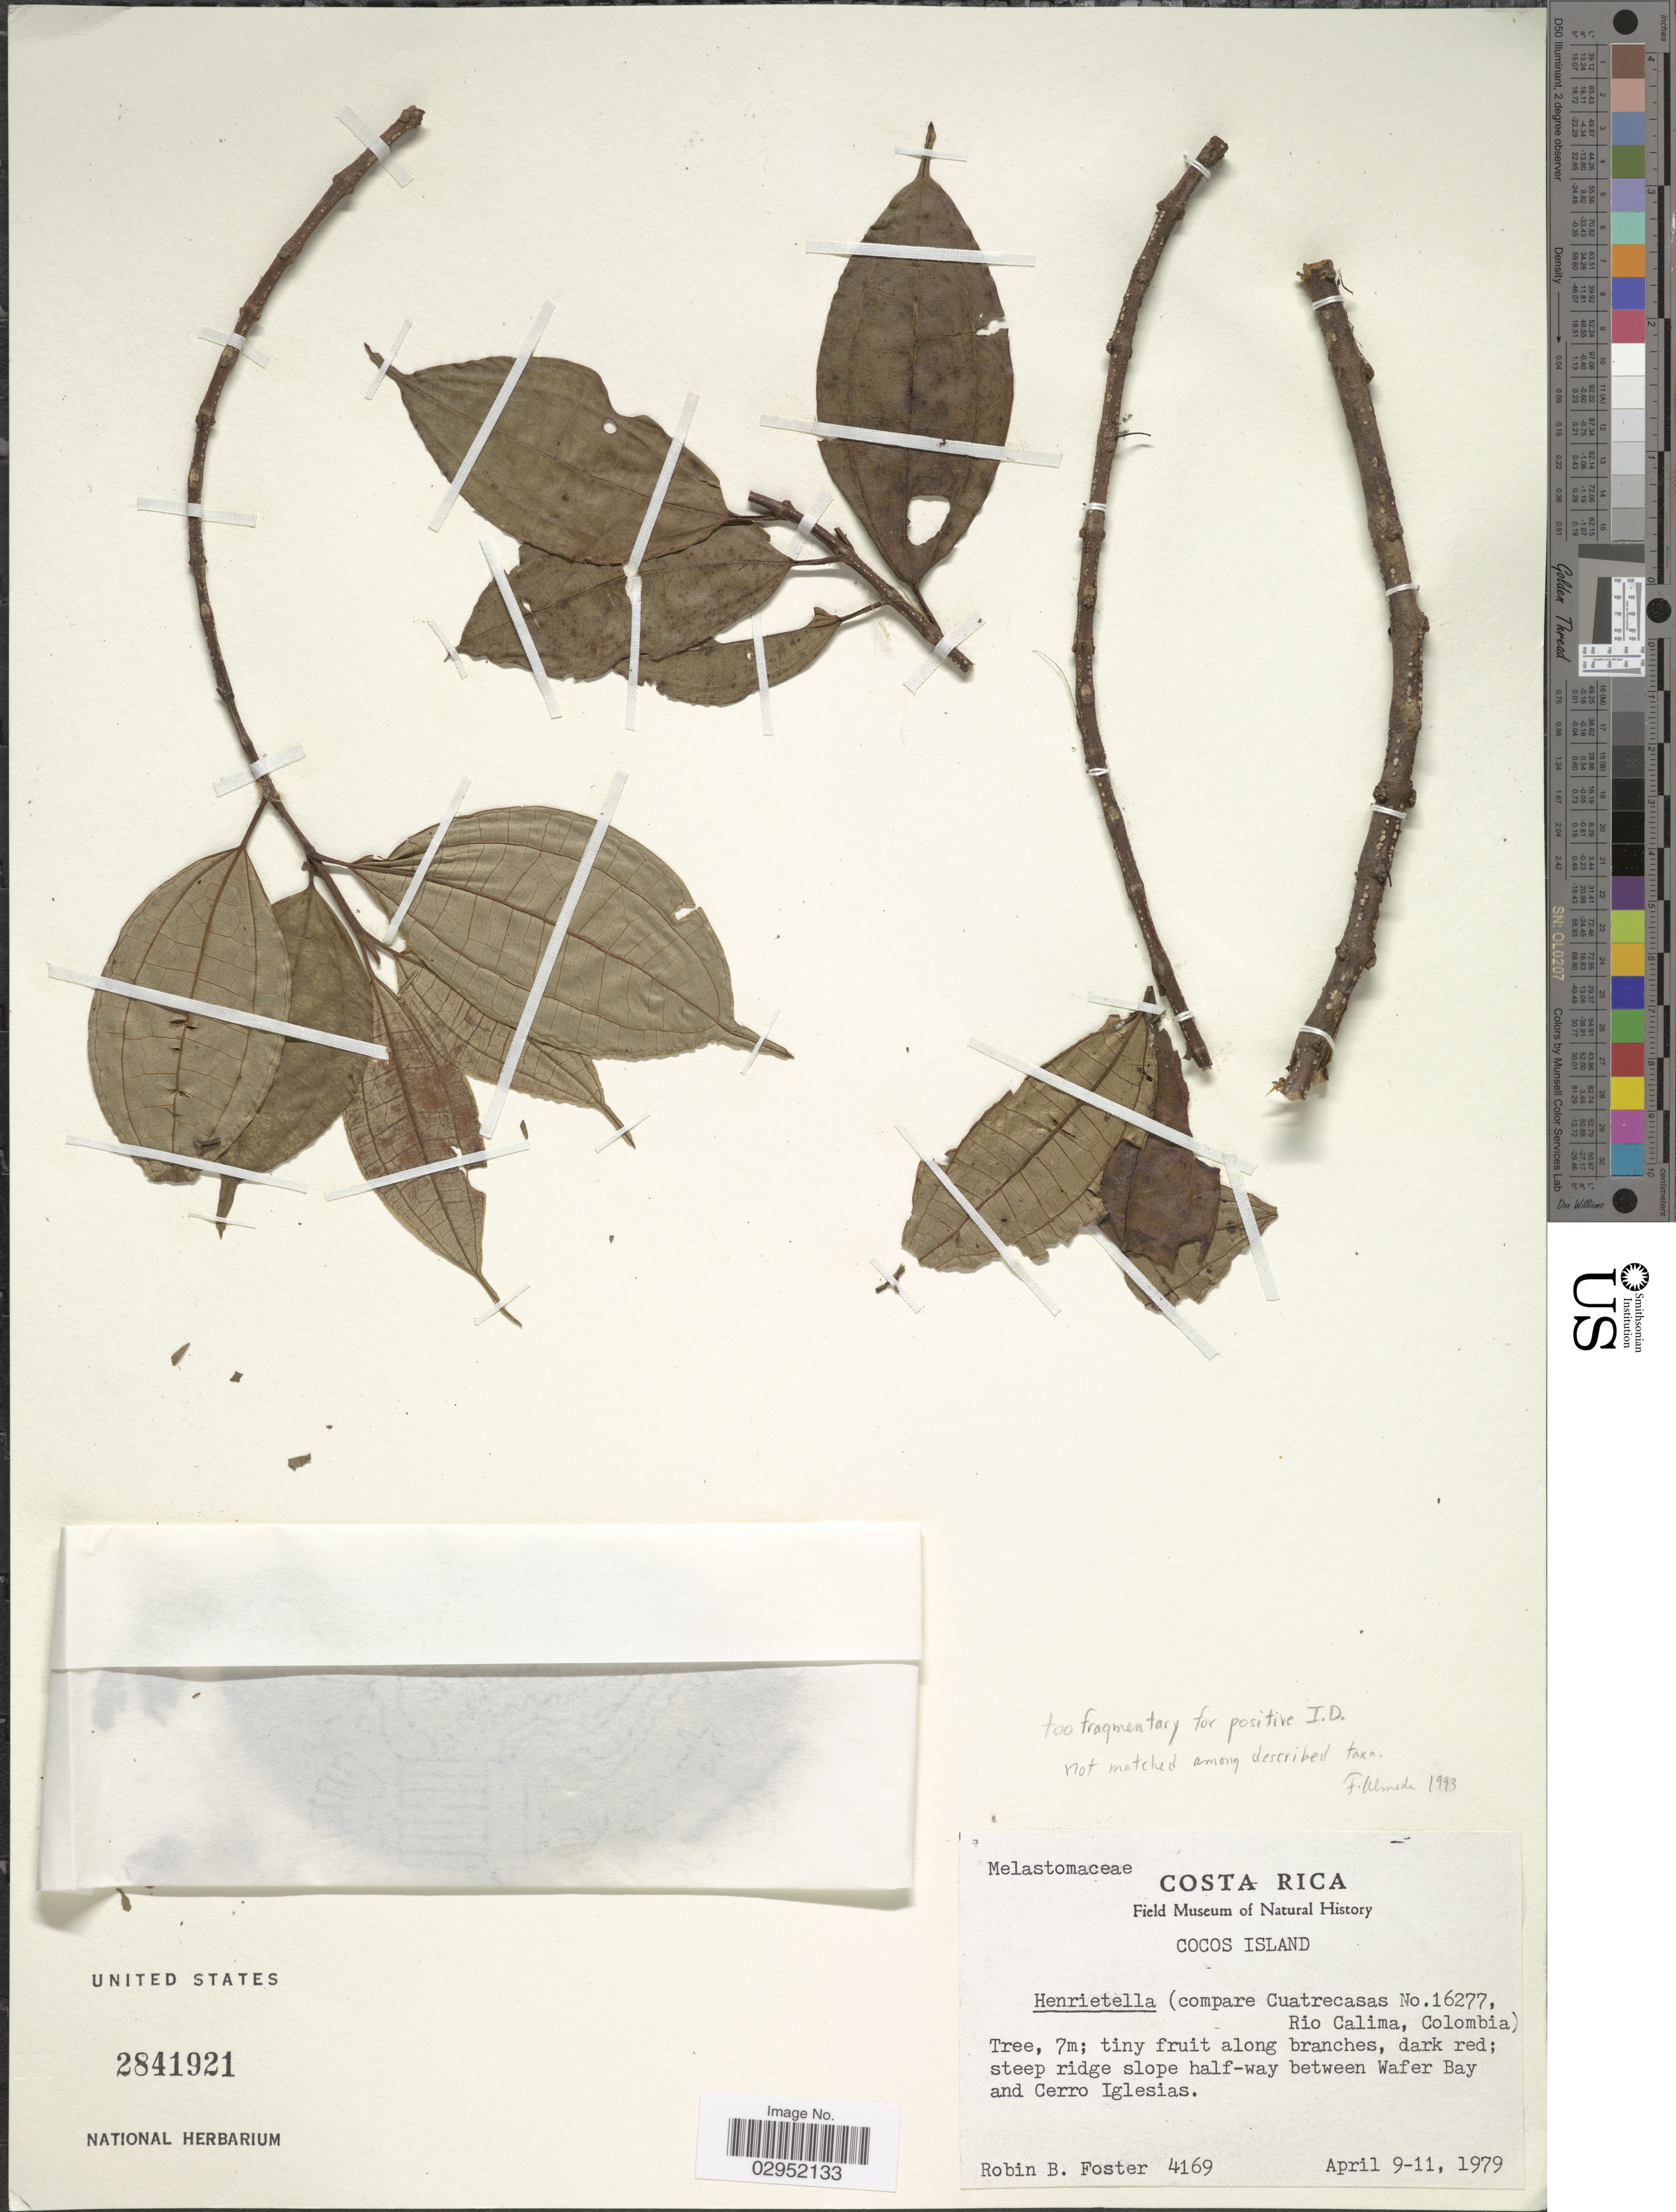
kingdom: Plantae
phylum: Tracheophyta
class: Magnoliopsida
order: Myrtales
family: Melastomataceae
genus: Henriettea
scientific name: Henriettea sp.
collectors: R. B. Foster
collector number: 4169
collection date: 1979-04-09/1979-04-11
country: Costa Rica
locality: Cocos Island. Steep ridge slope half-way between Wafer Bay and Cerro Iglesias.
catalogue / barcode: US 2841921